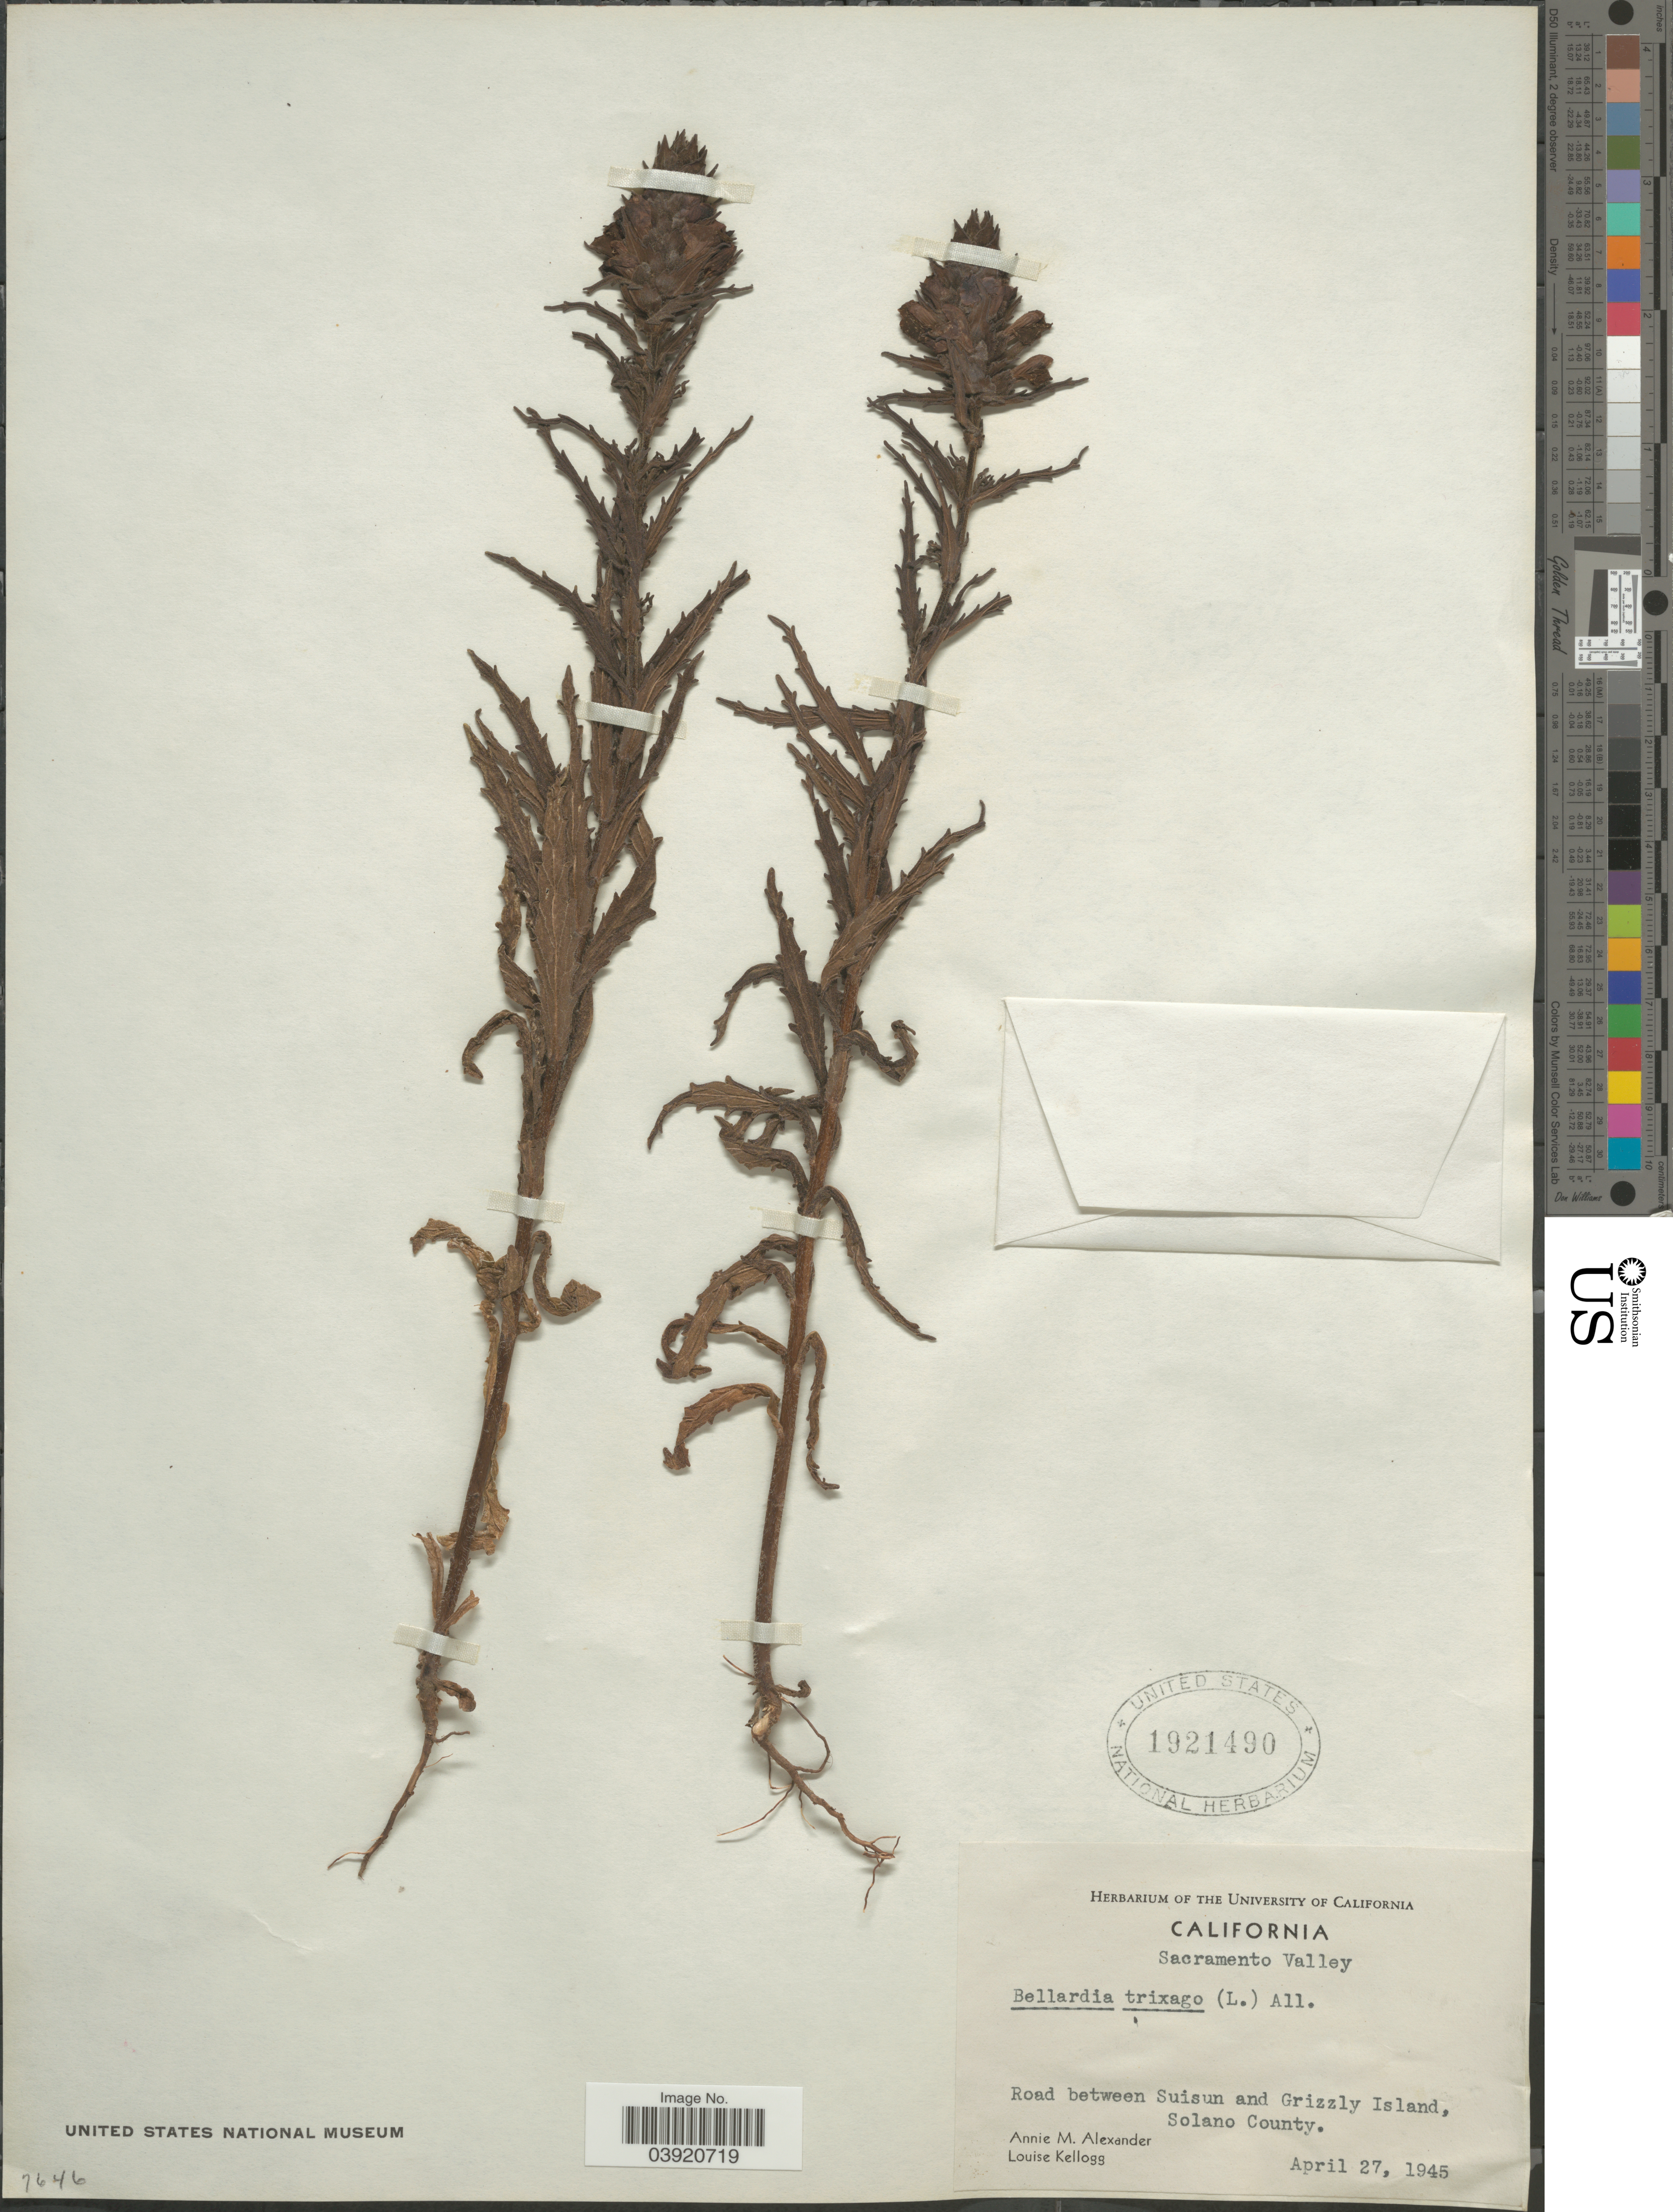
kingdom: Plantae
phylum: Tracheophyta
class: Magnoliopsida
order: Lamiales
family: Orobanchaceae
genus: Bellardia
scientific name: Bellardia trixago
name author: (L.) All.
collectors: A. M. Alexander & L. Kellogg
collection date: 1945-04-27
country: United States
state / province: California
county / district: Solano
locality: Sacramento Valley. Road between Suisun and Grizzly Island, Solano County.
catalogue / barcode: US 1921490